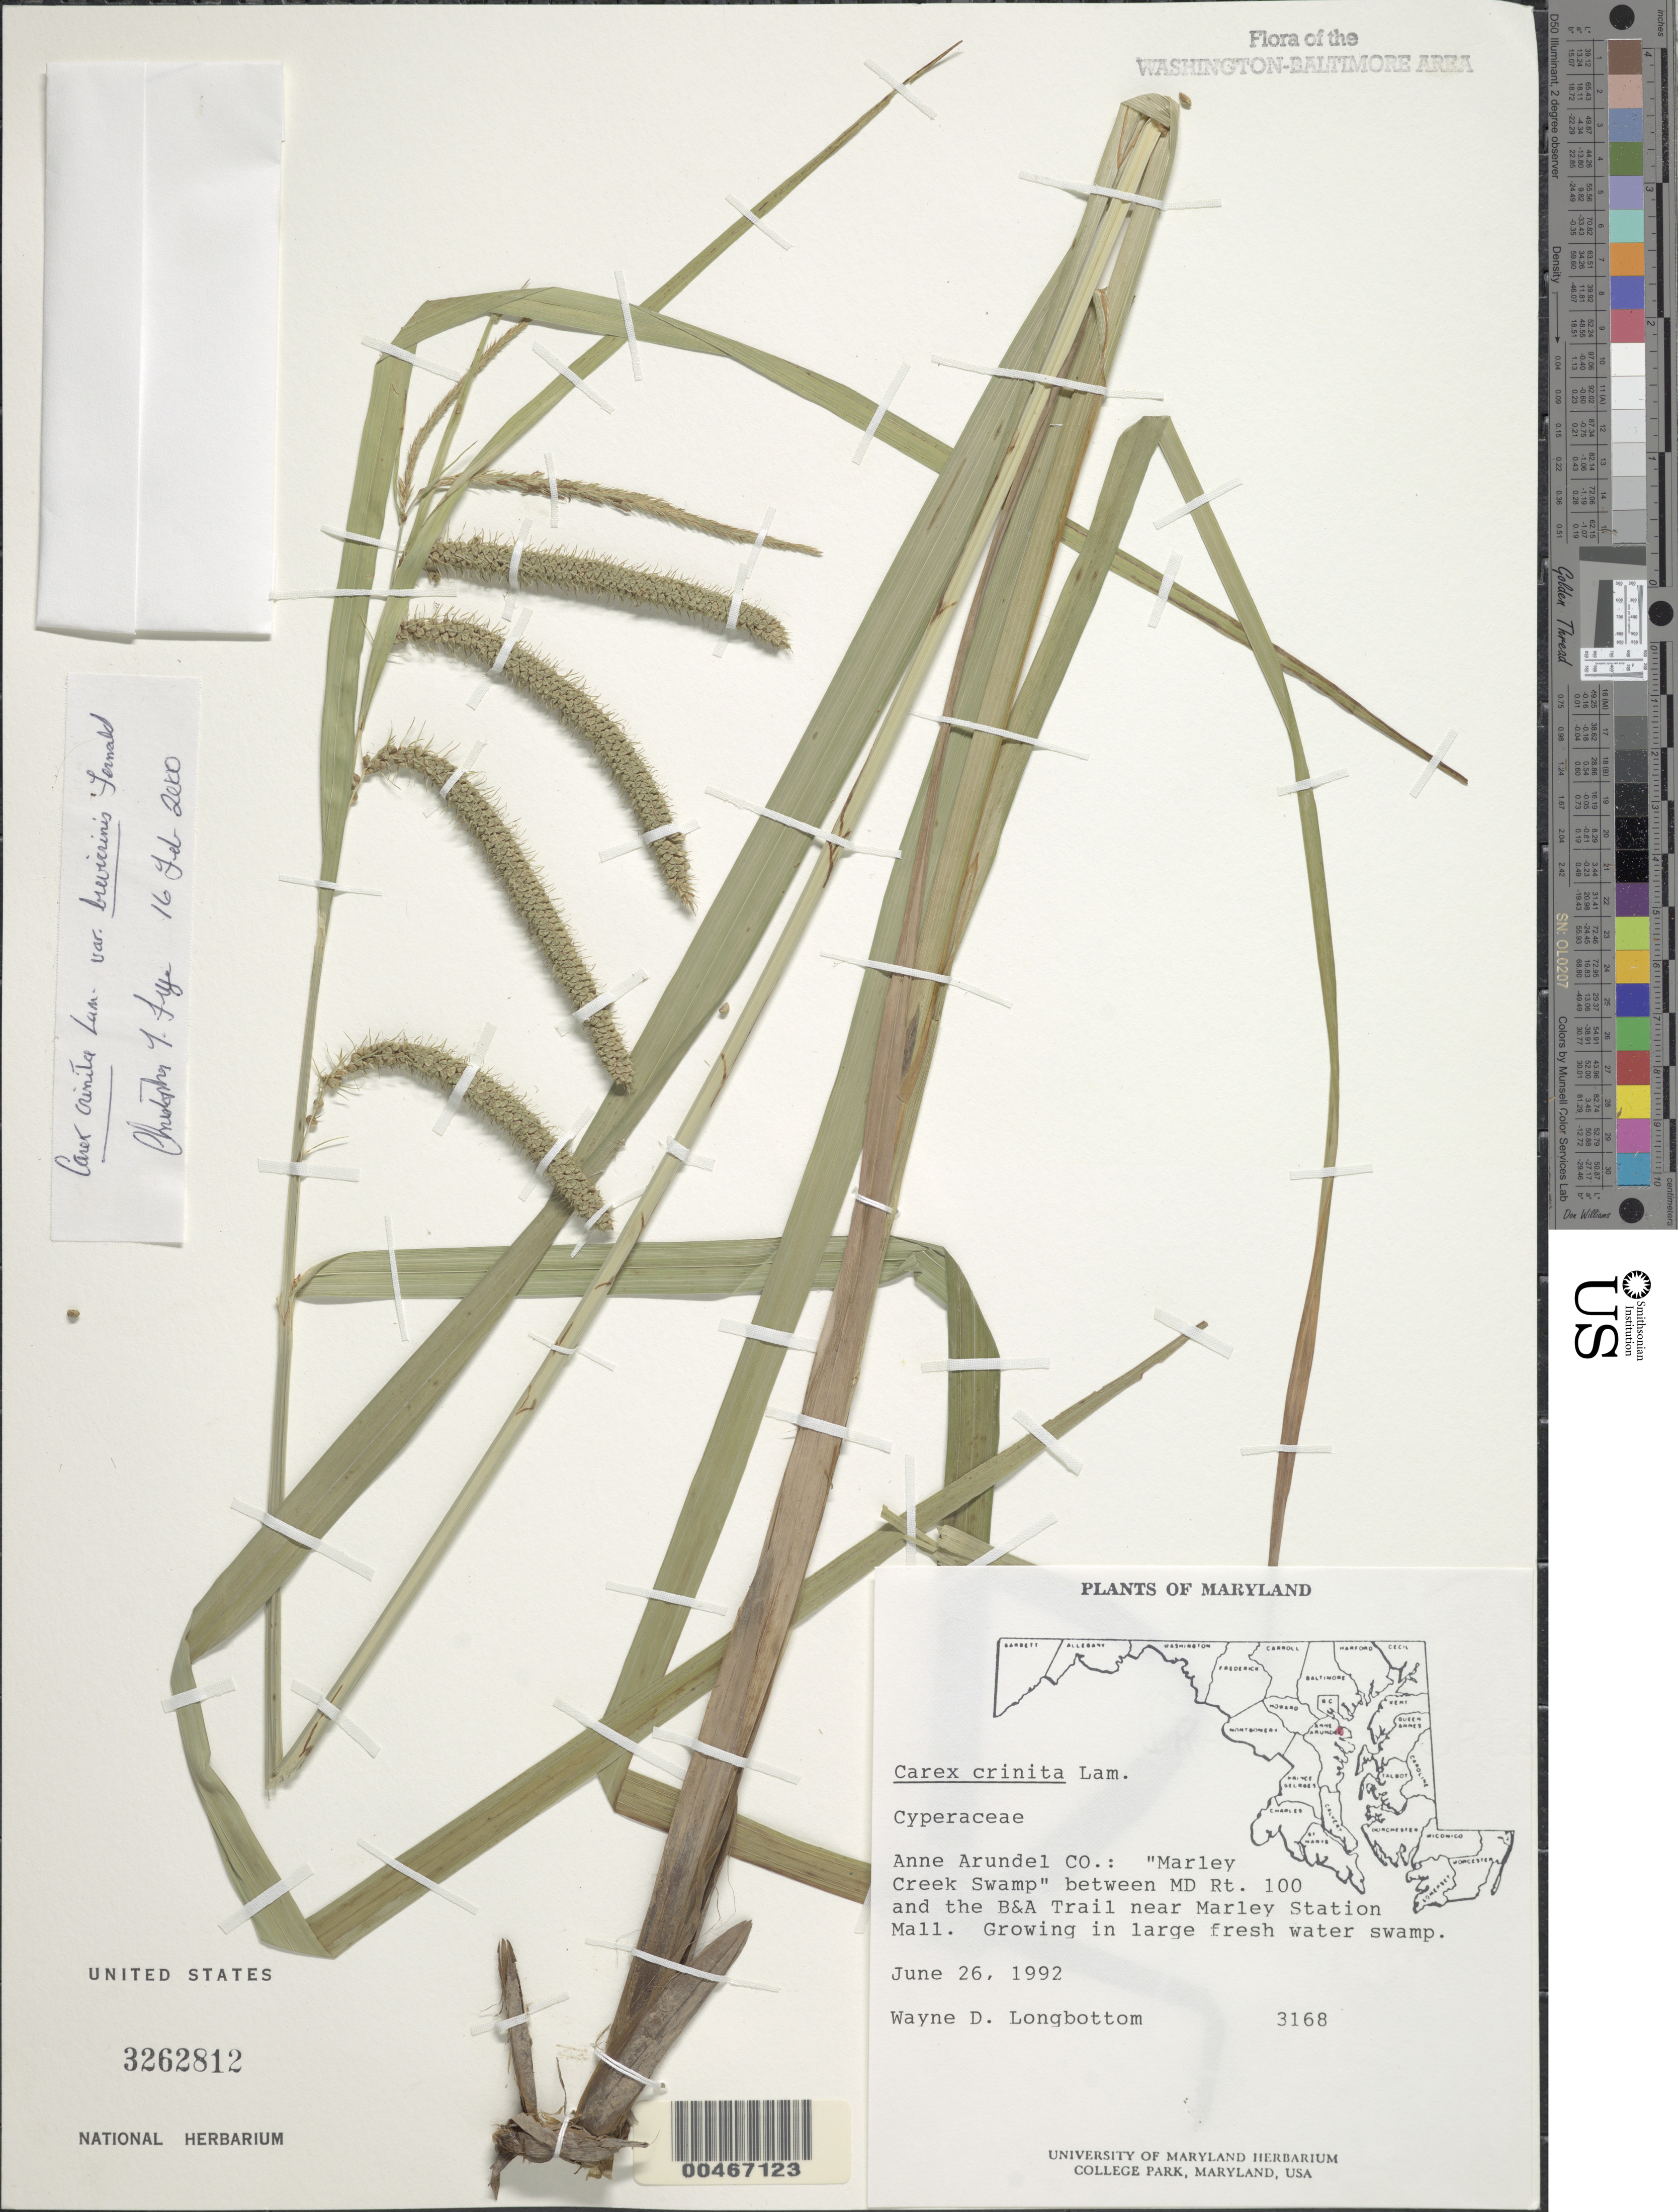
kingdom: Plantae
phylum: Tracheophyta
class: Liliopsida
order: Poales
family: Cyperaceae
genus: Carex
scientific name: Carex crinita var. brevicrinis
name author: Fernald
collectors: W. D. Longbottom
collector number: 3168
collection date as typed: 26 Jun 1992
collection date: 1992-06-26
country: United States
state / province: Maryland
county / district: Anne Arundel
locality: Marley Creek Swamp, between Rt. 100 and the B&A trail near Marley Station Mall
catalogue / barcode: US 3262812